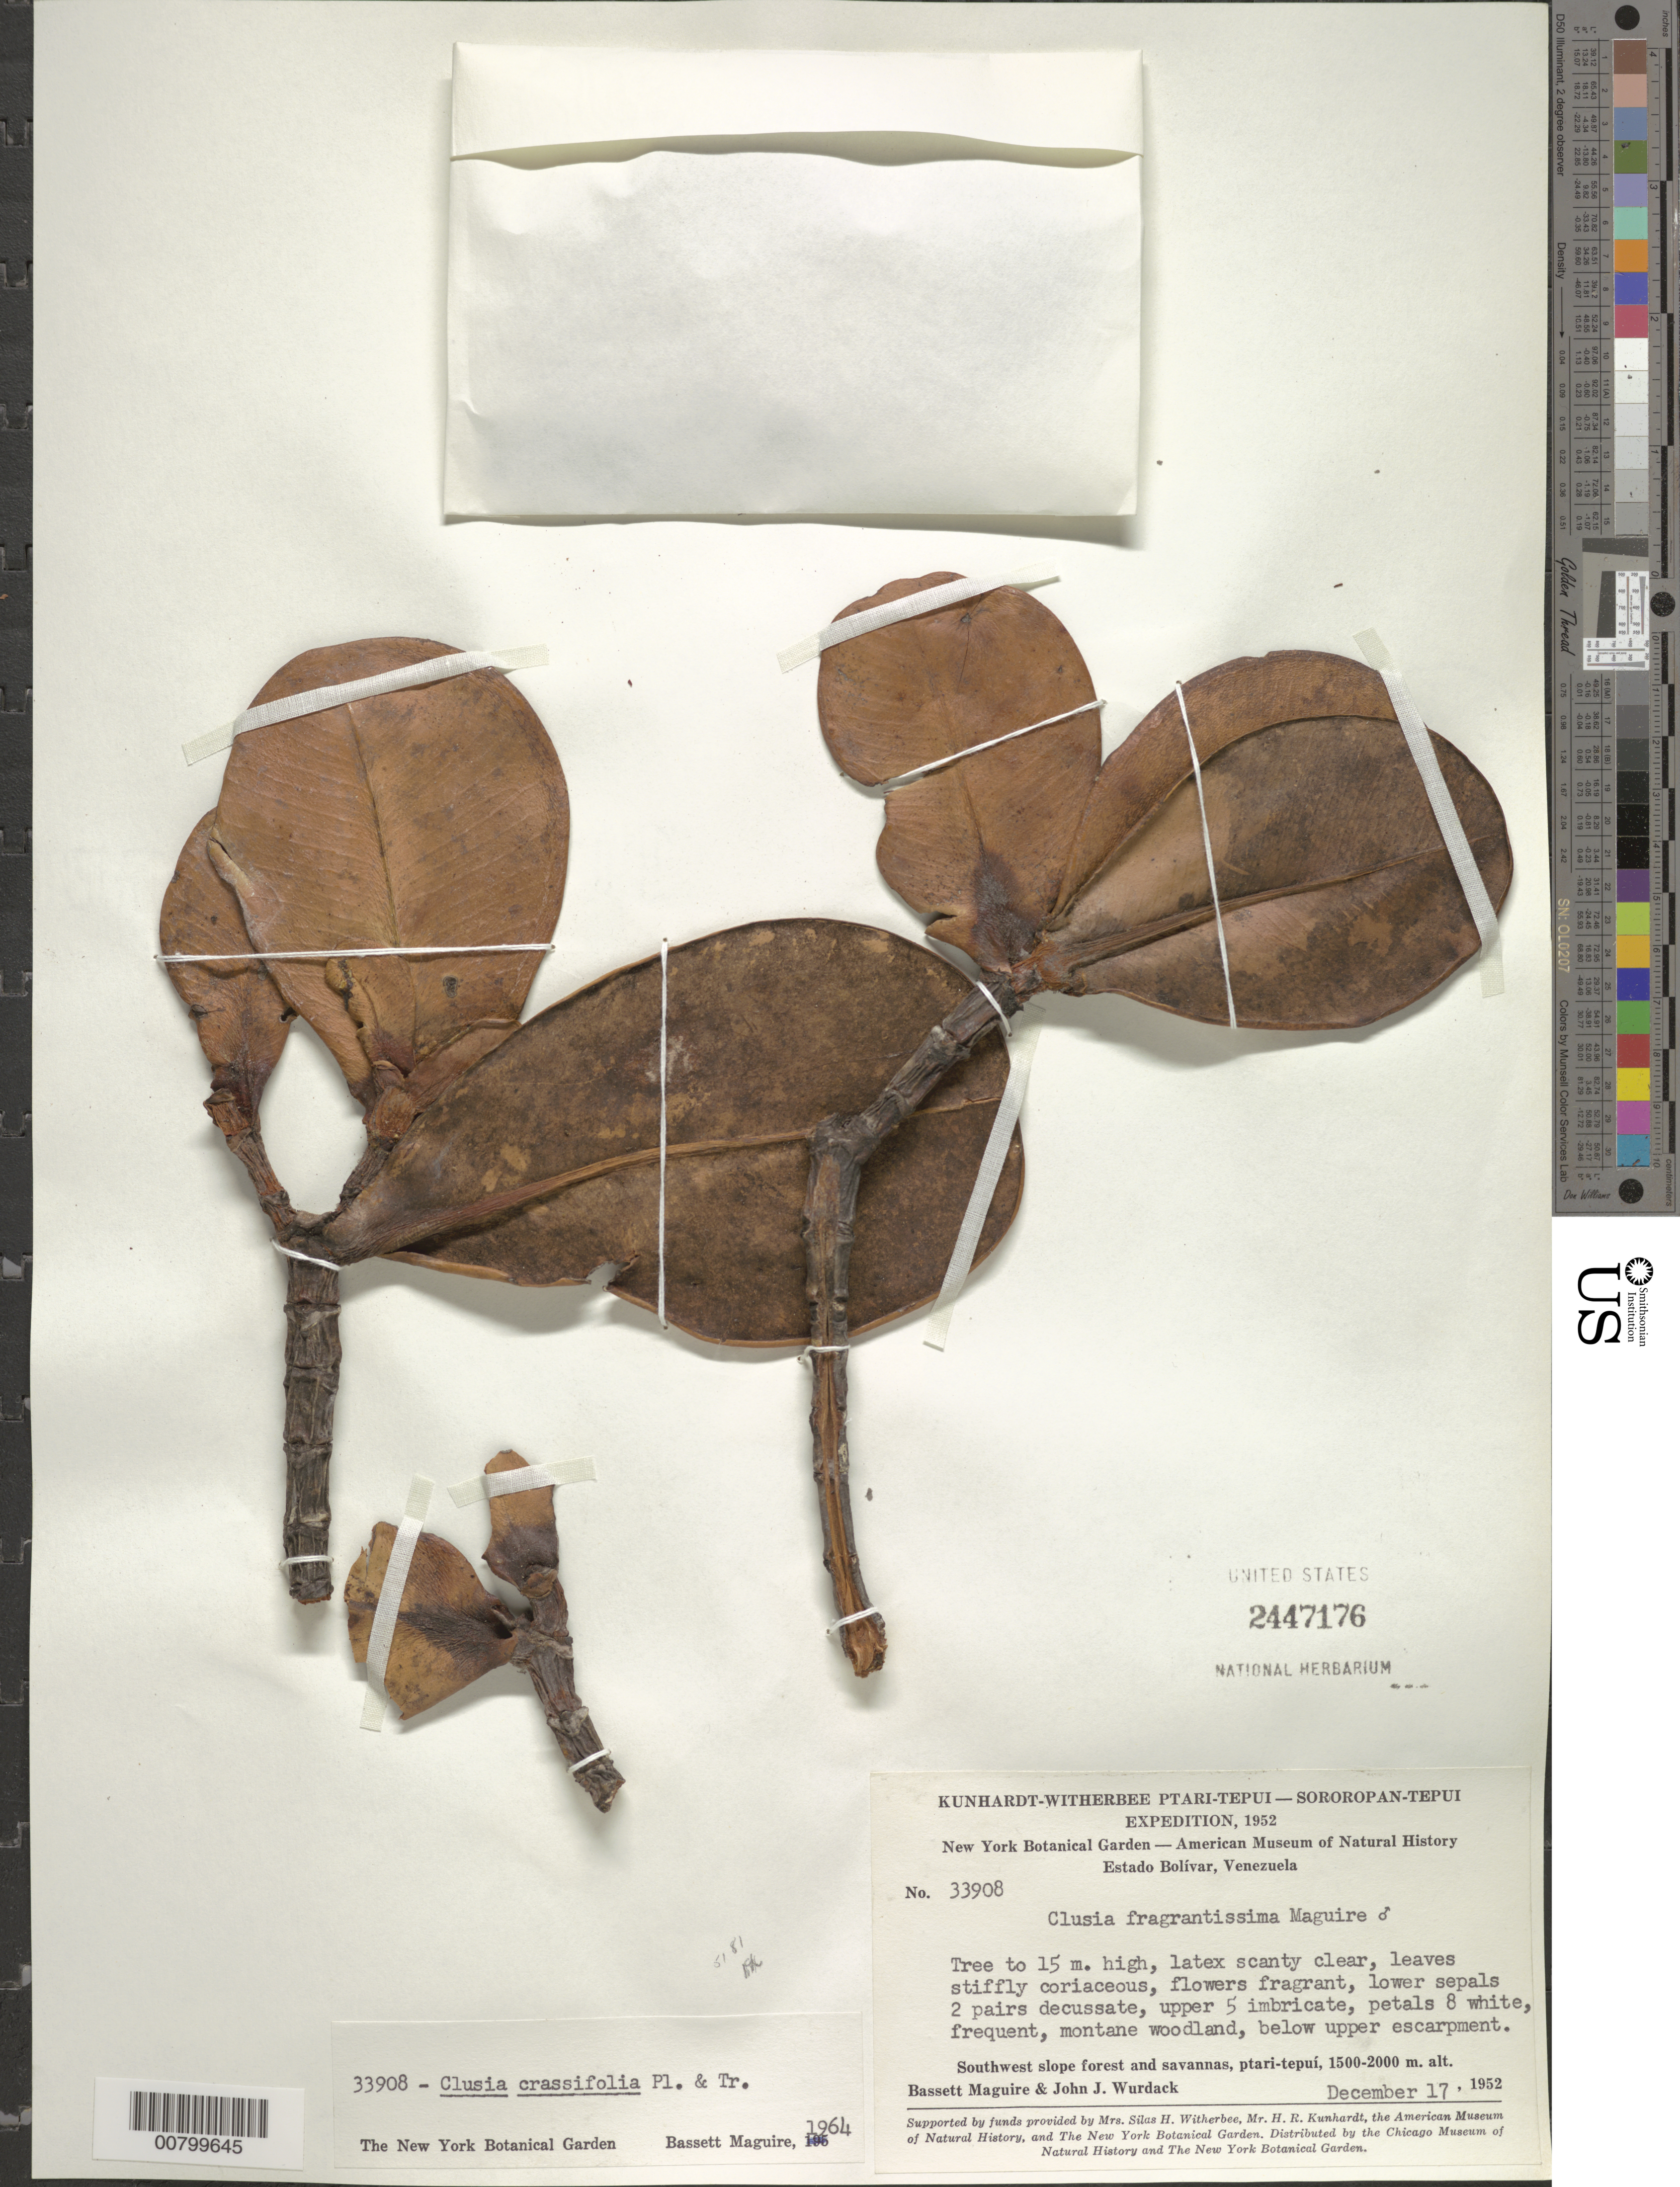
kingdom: Plantae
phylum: Tracheophyta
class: Magnoliopsida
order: Malpighiales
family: Clusiaceae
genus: Clusia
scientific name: Clusia crassifolia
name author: Planch. & Triana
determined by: Maguire, Bassett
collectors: B. Maguire & J. J. Wurdack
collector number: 33908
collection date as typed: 17-Dec-52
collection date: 1952-12-17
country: Venezuela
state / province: Bolívar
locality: Ptari-tepuí, southwest slopes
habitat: Slope forest and savannas, in woodland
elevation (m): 1500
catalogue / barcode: US 2447176